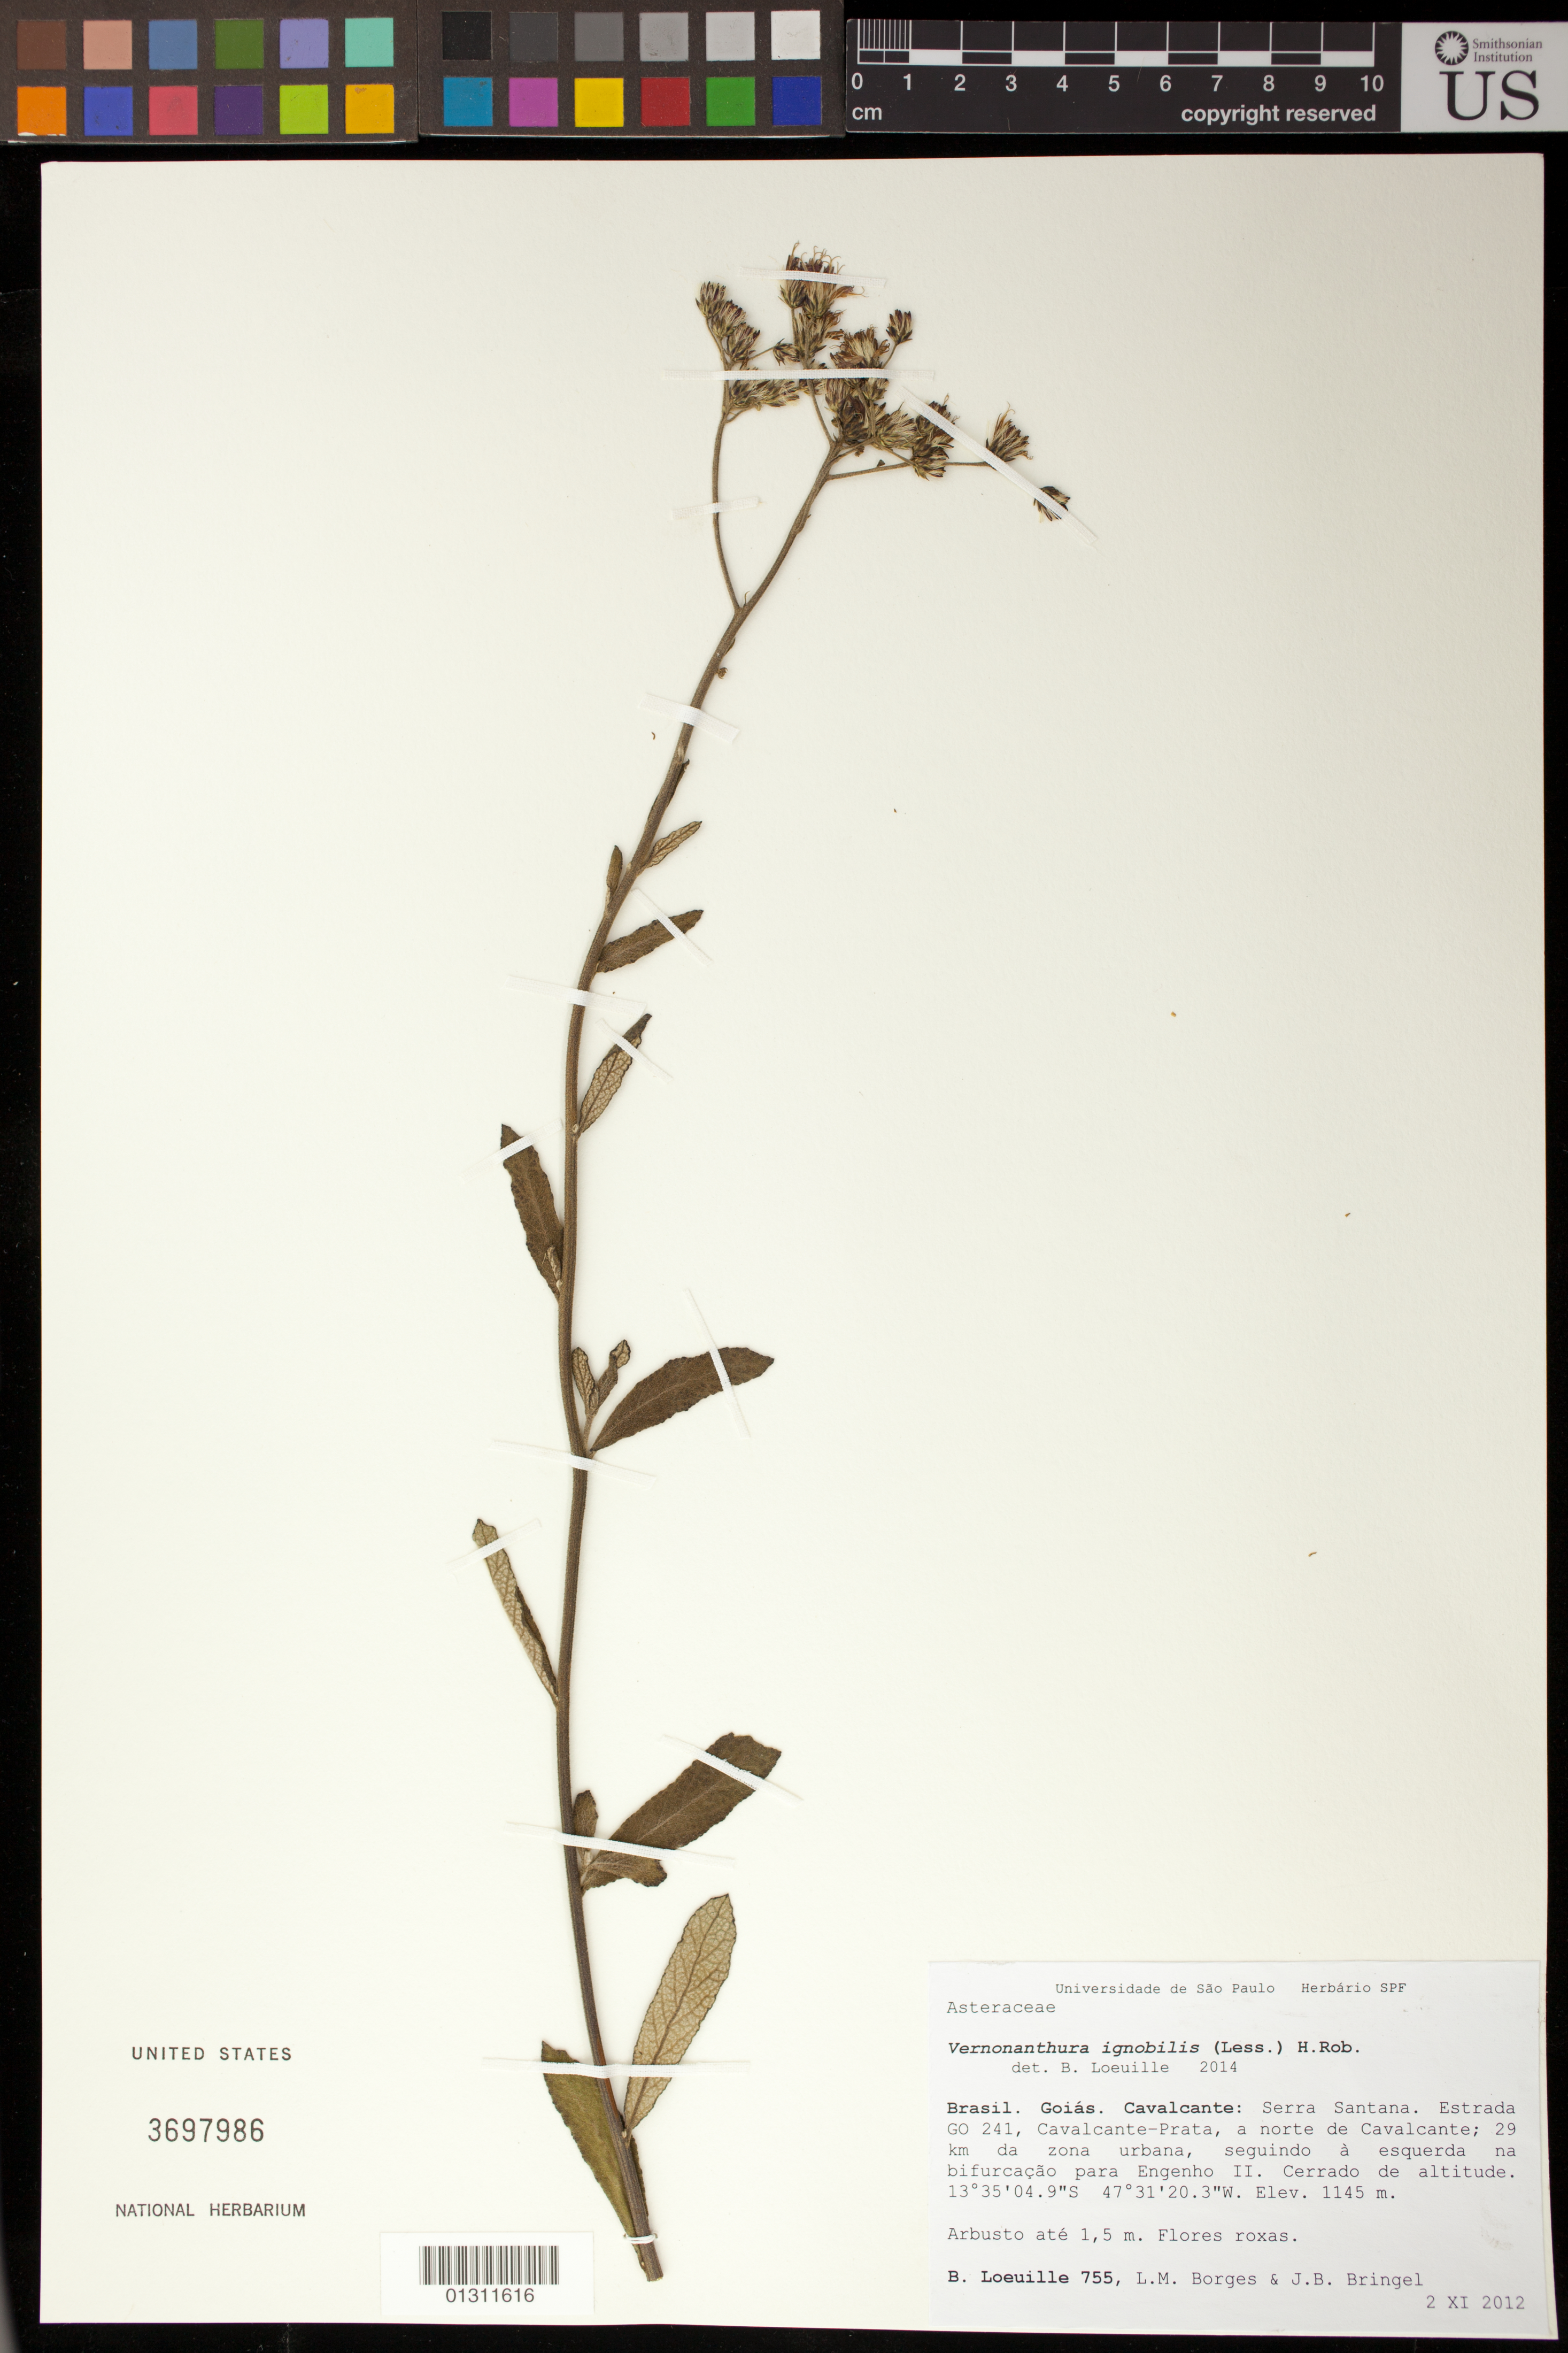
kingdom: Plantae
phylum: Tracheophyta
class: Magnoliopsida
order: Asterales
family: Asteraceae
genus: Vernonanthura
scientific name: Vernonanthura ignobilis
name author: (Less.) H. Rob.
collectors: B. Loeuille, L. M. Borges & J. Bringel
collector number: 755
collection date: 2012-11-02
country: Brazil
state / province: Goiás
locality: Cavalcante: Serra Santana. Estrada GO 241, Cavalcante- Prata, a norte de Cavalcante; 29 km da zona urbana, seguindo a esquerda na bifurcacao para Engenho II.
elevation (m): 1145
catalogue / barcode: US 3697986